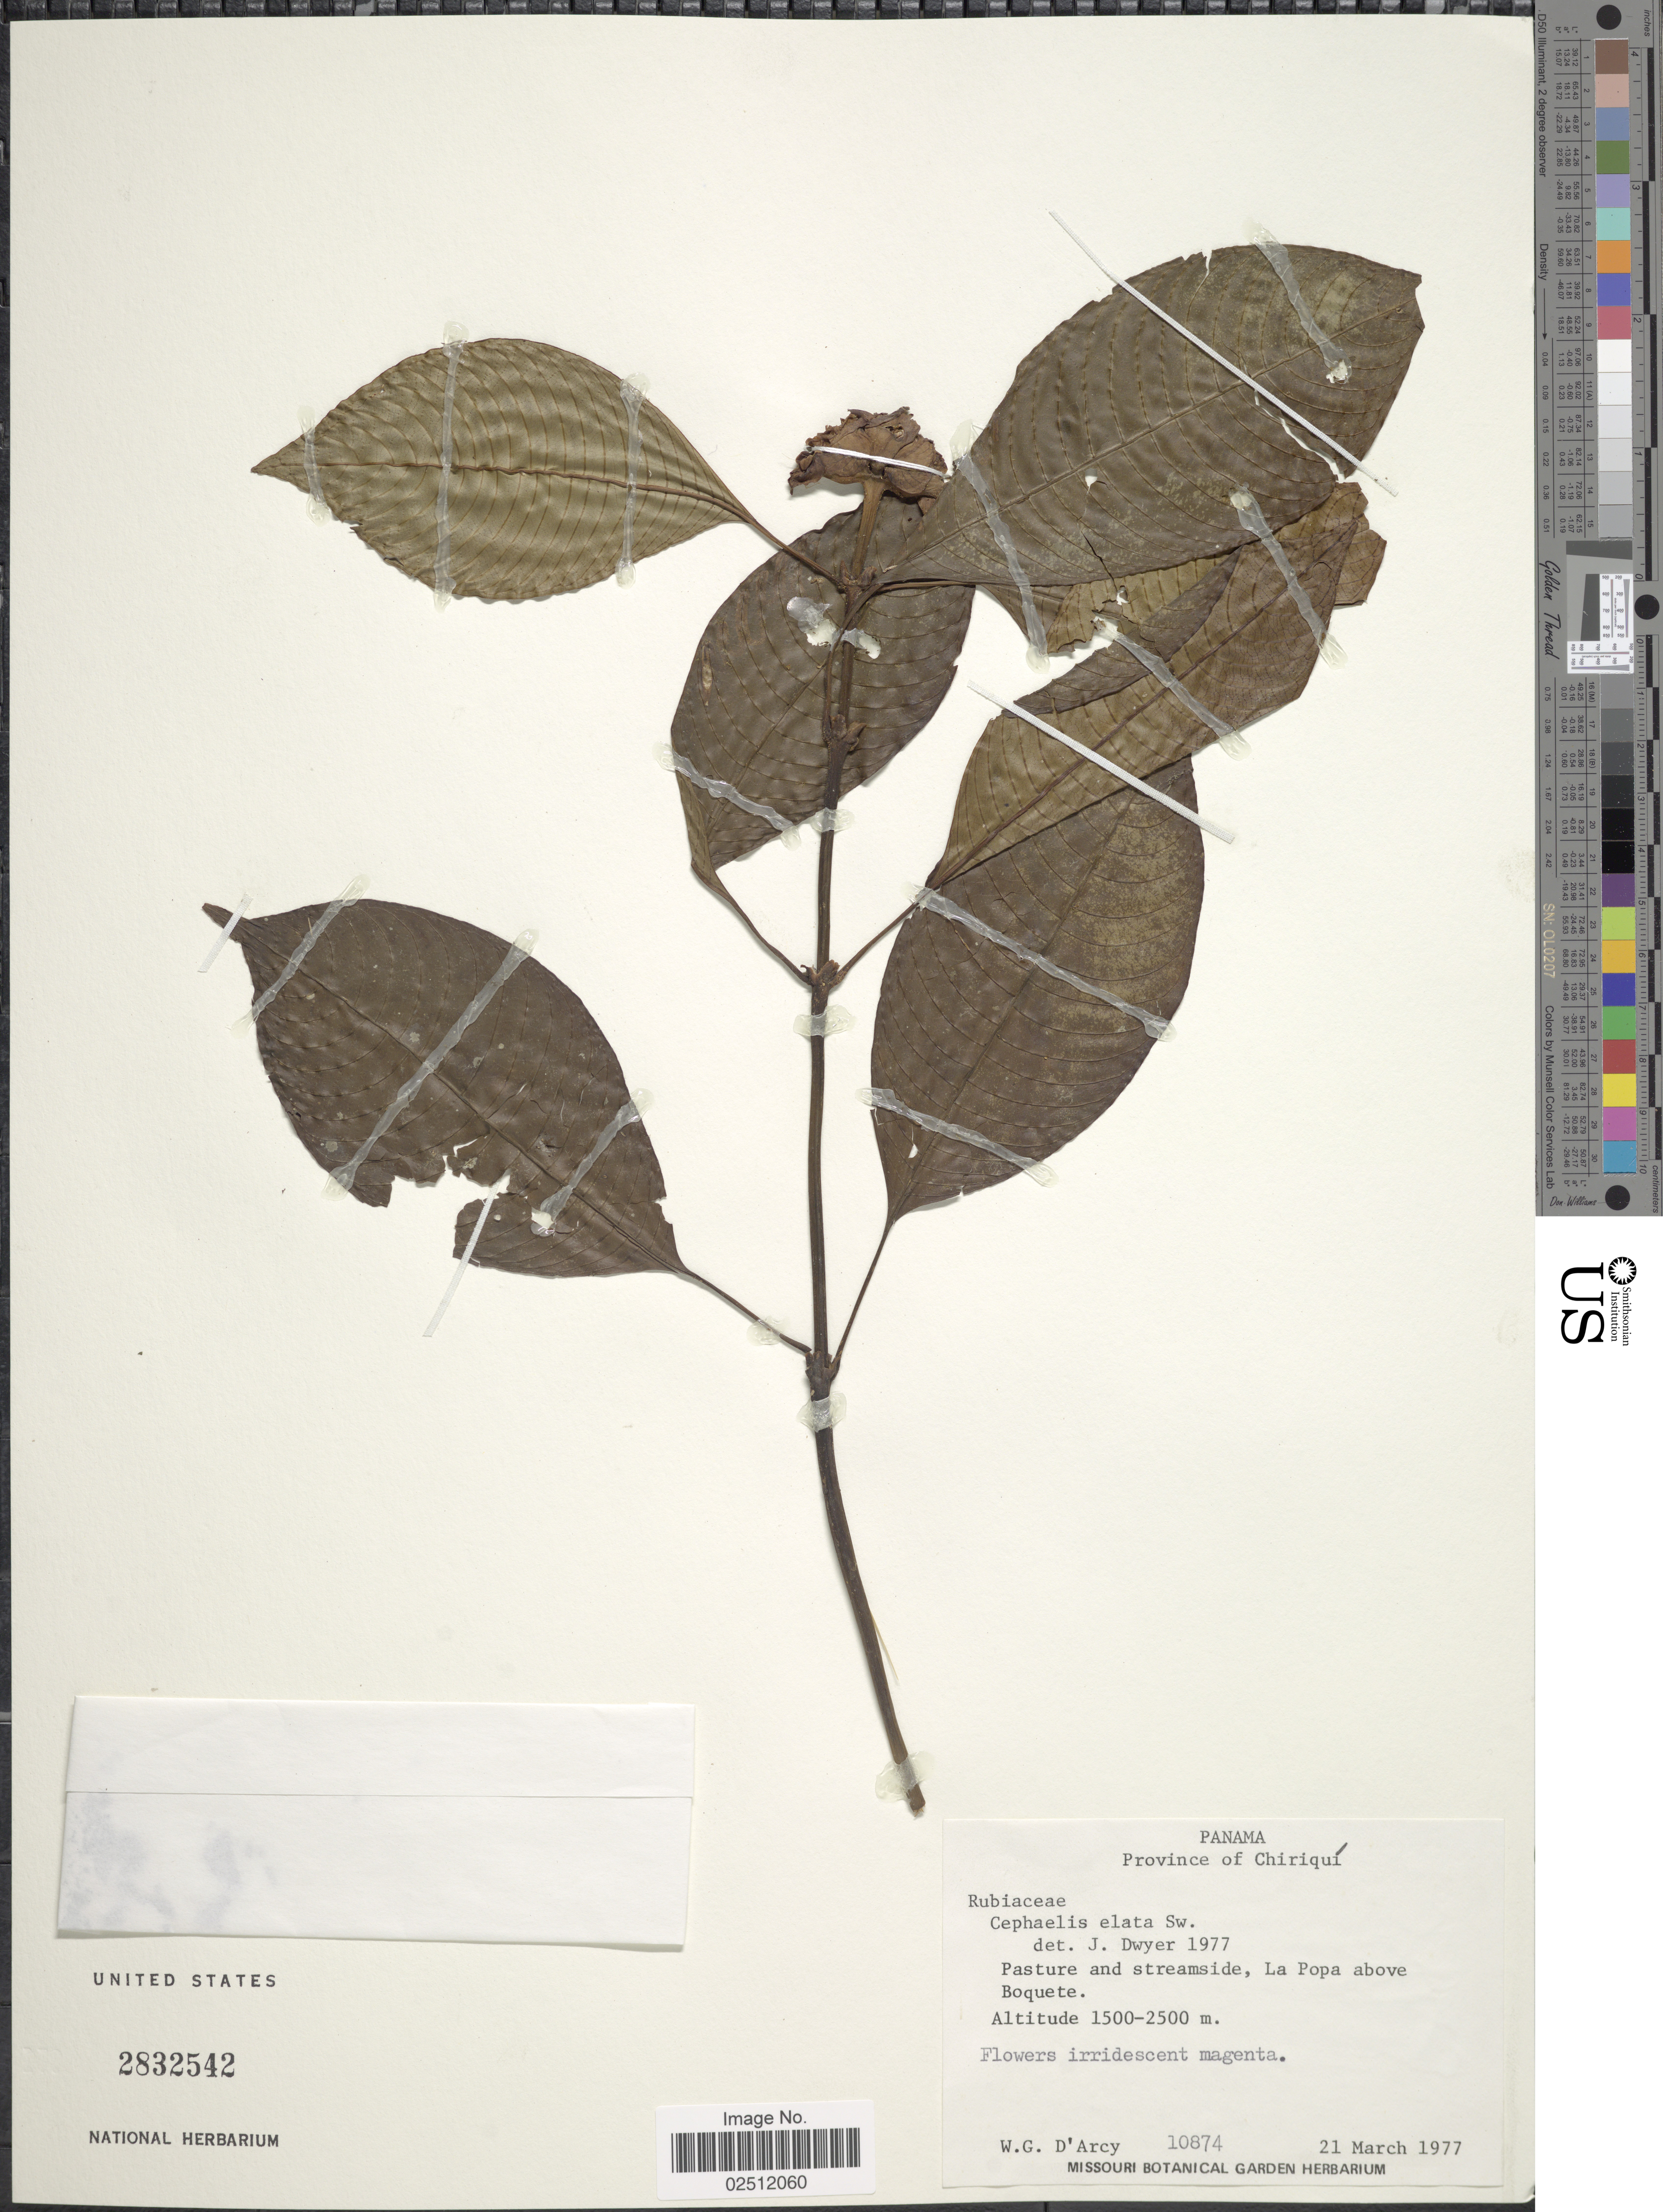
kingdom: Plantae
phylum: Tracheophyta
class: Magnoliopsida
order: Gentianales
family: Rubiaceae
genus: Psychotria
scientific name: Psychotria elata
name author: (Sw.) Hammel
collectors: W. G. D'Arcy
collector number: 10874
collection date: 1977-03-21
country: Panama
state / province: Chiriqui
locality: Pasture and streamside, La Popa above Boquete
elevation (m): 1500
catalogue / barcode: US 2832542